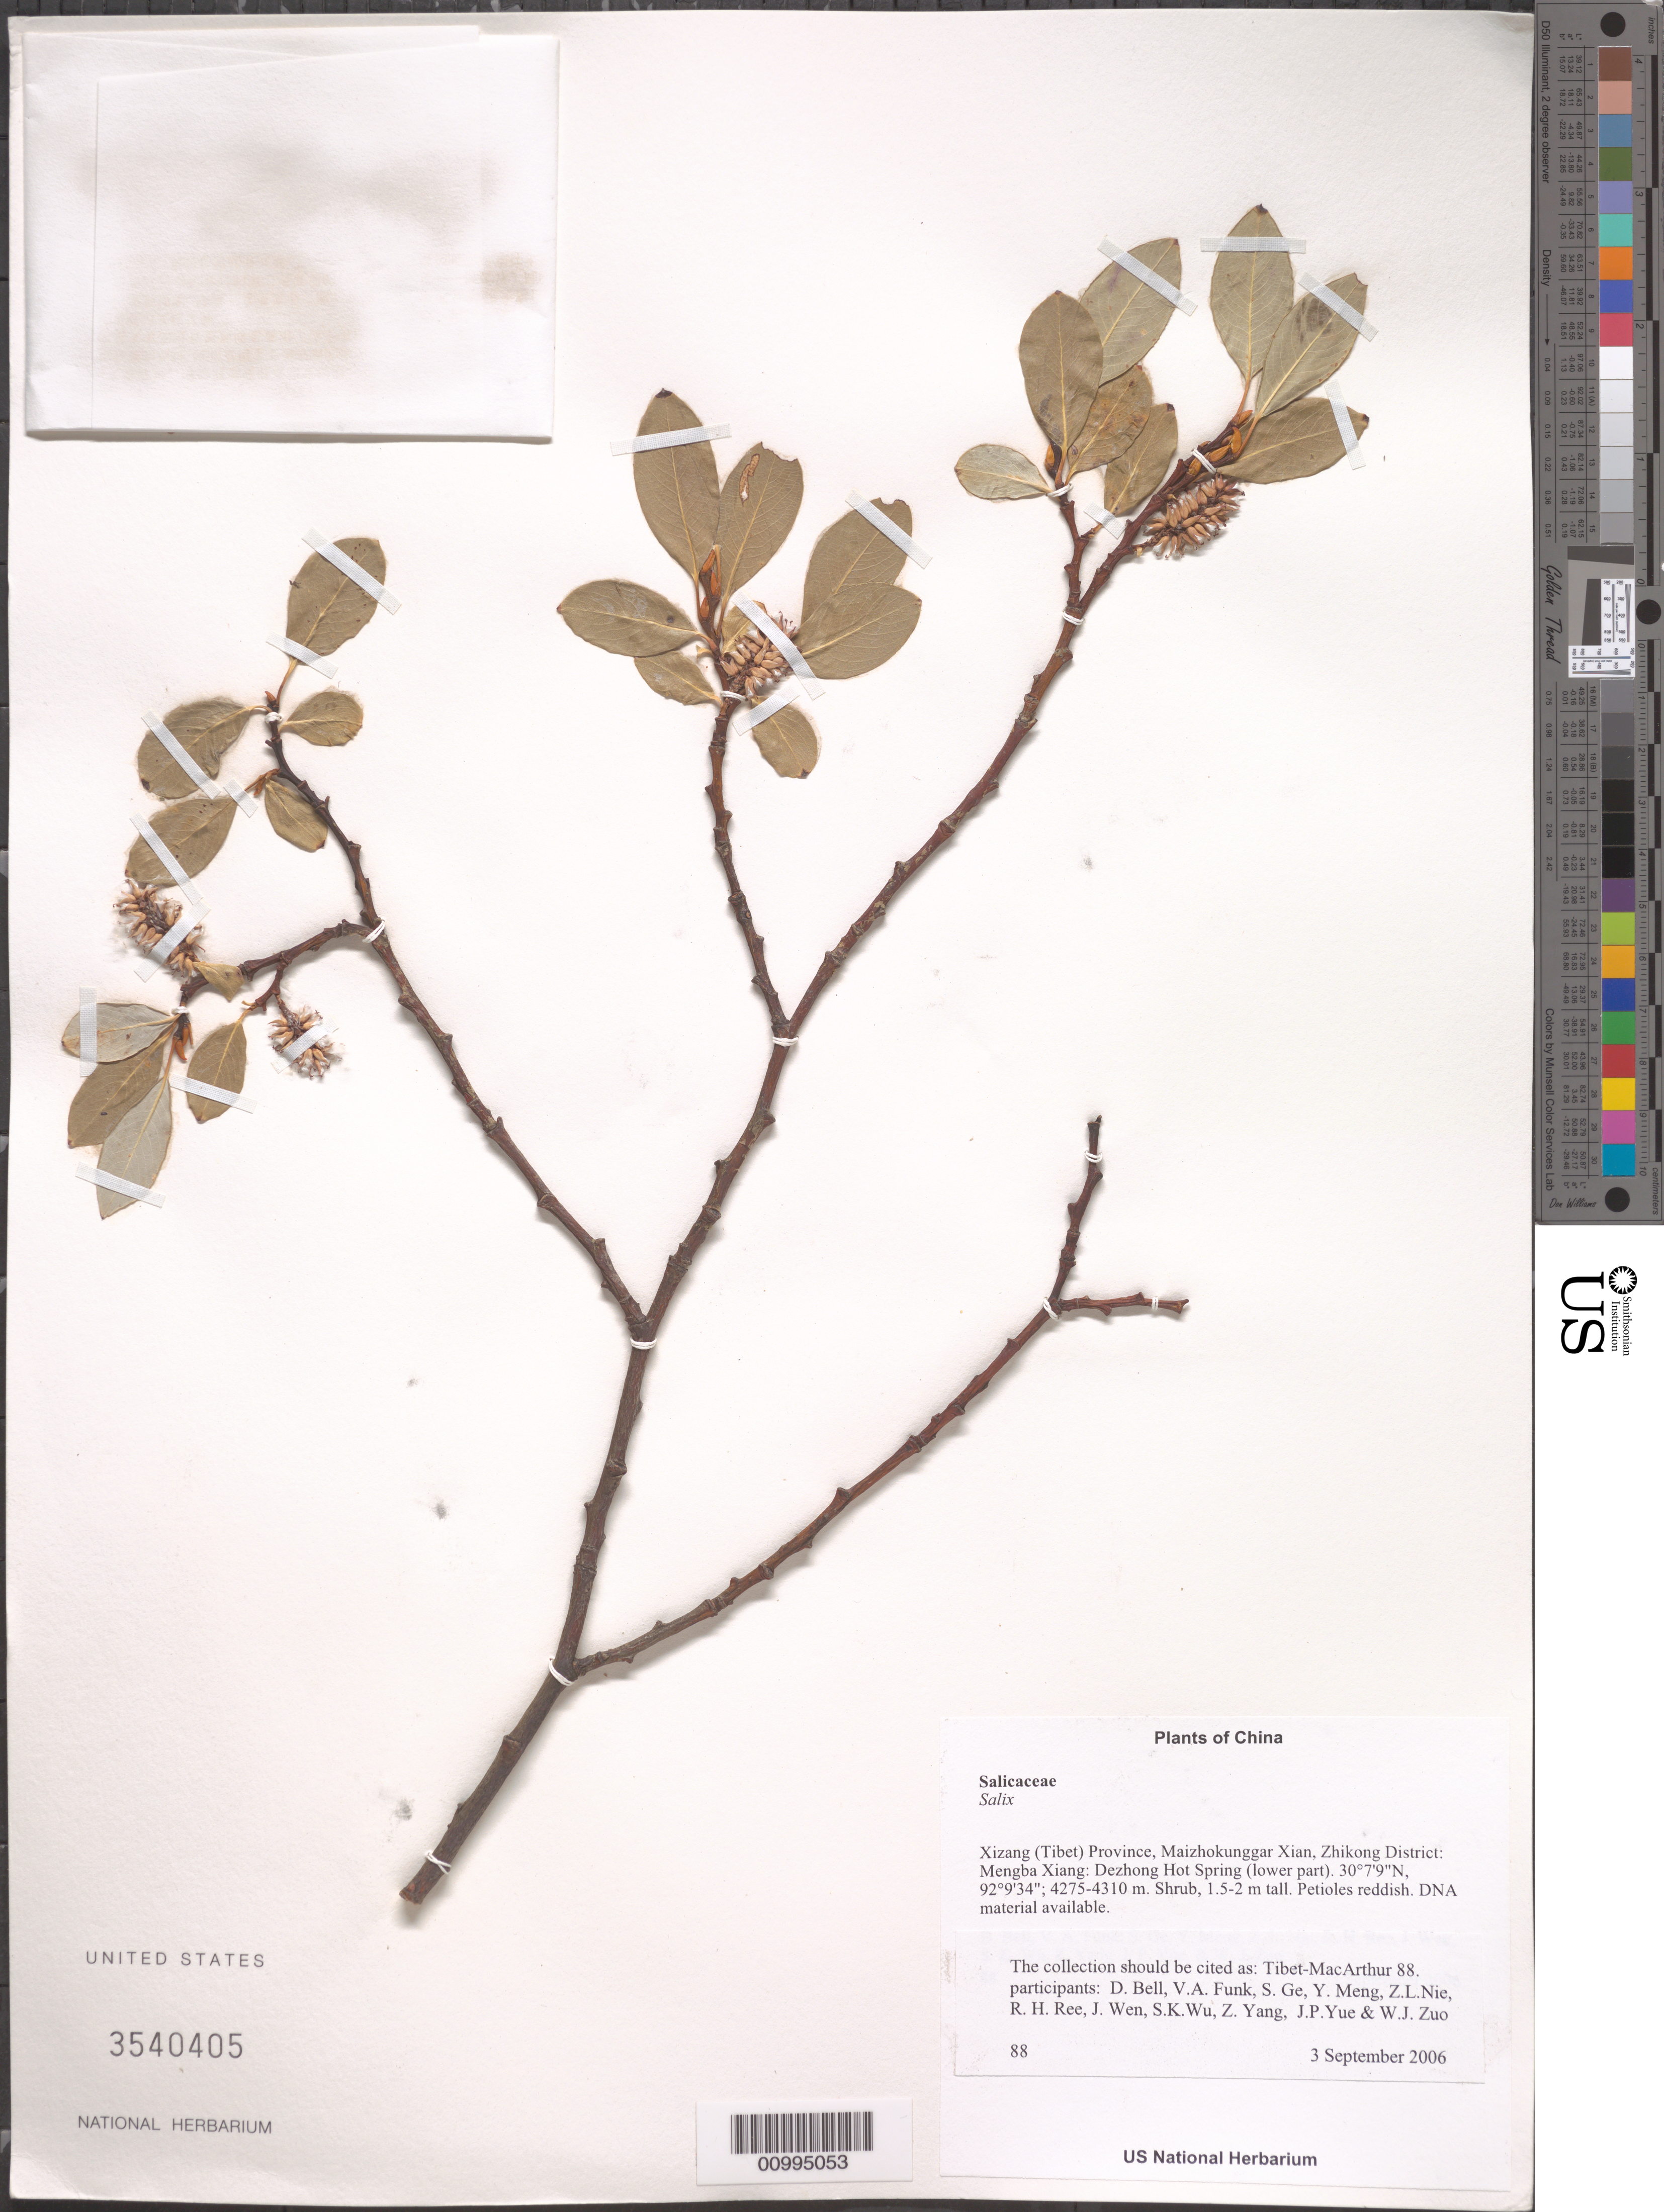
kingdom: Plantae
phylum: Tracheophyta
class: Magnoliopsida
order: Malpighiales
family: Salicaceae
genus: Salix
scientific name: Salix sp.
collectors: Tibet-MacArthur, D. A. Bell, V. Funk, S. Ge, Y. Meng, Z. Nie, R. Ree, J. Wen, S. K. Wu, Z. Yang, J. Yue & W. Zuo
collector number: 88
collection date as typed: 03 Sep 2006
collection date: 2006-09-03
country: China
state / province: Xizang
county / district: Maizhokunggar Xian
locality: Zhikong District: Mengba Xiang:Dezhong Hot Spring (lower part).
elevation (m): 4275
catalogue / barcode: US 3540405